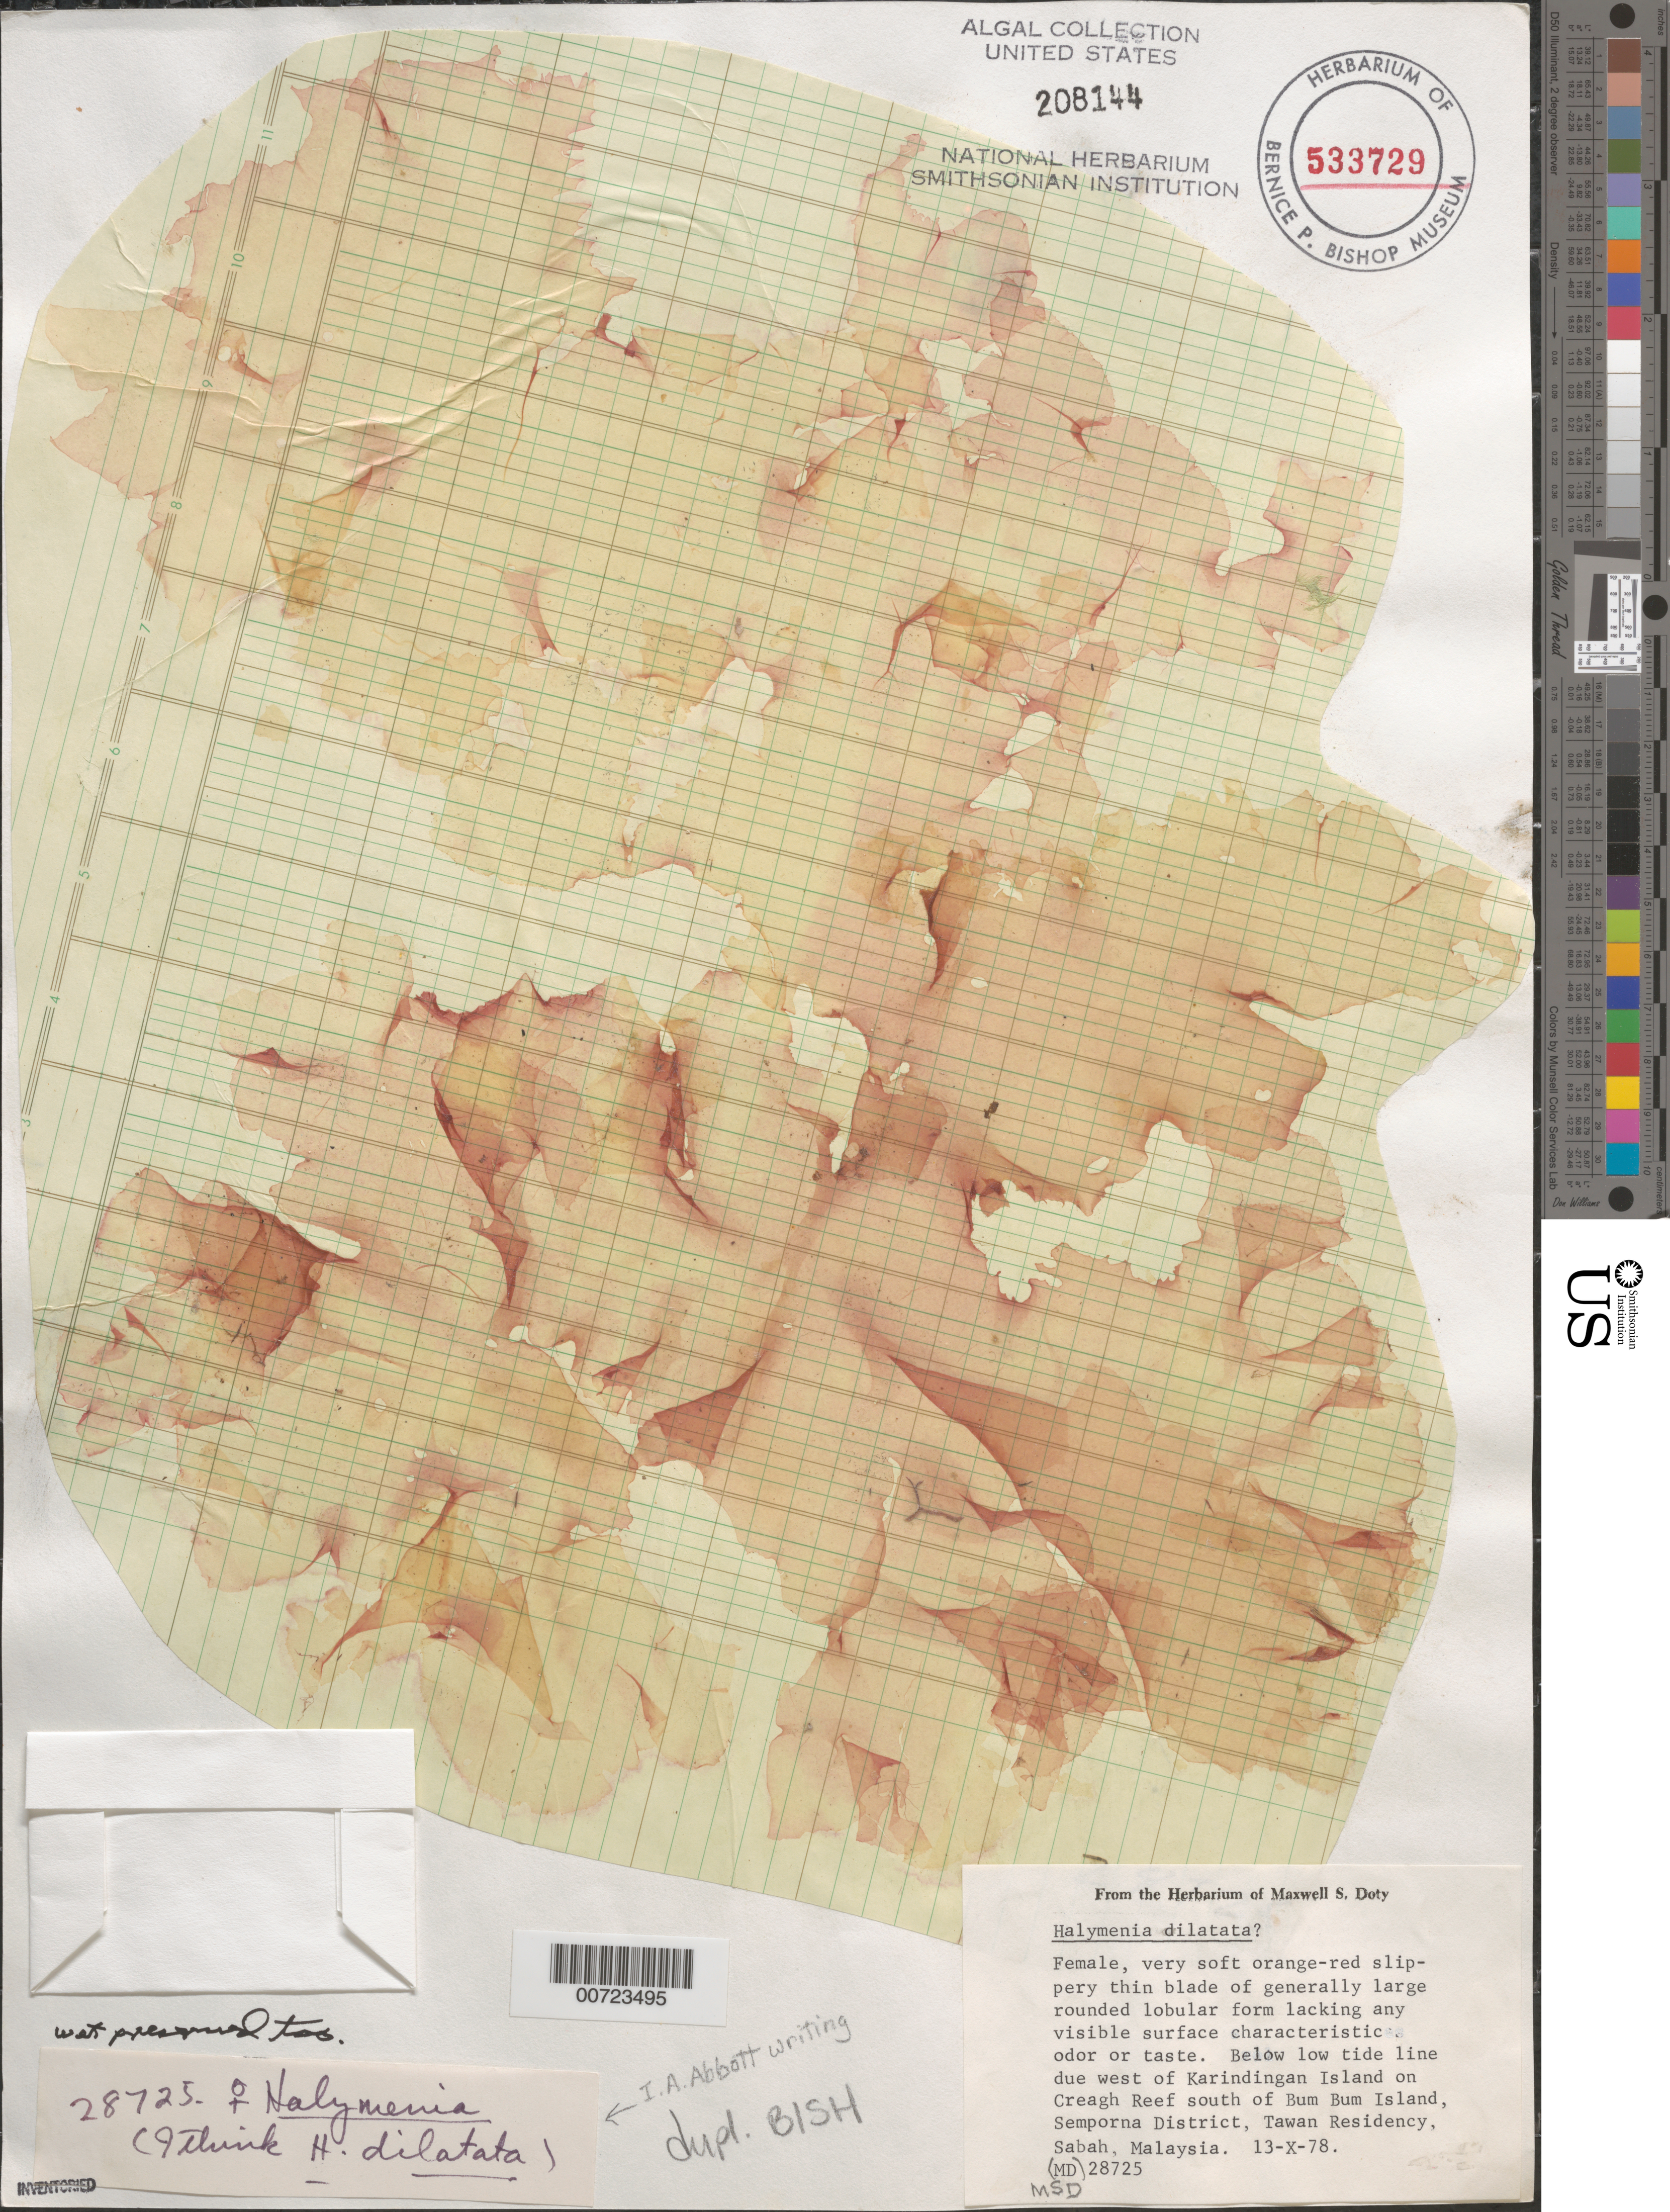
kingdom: Plantae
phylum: Rhodophyta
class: Florideophyceae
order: Halymeniales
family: Halymeniaceae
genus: Halymenia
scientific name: Halymenia dilatata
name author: Zanardini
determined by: Abbott, Isabella A.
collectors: M. S.Doty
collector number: MSD 28725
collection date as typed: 13 Oct 1978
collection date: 1978-10-13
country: Malaysia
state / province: Sabah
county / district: Semporna District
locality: Creagh Reef south of Pulau Bum Bum (Bum Bum Island), due west of Karindingan Island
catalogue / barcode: US 208144